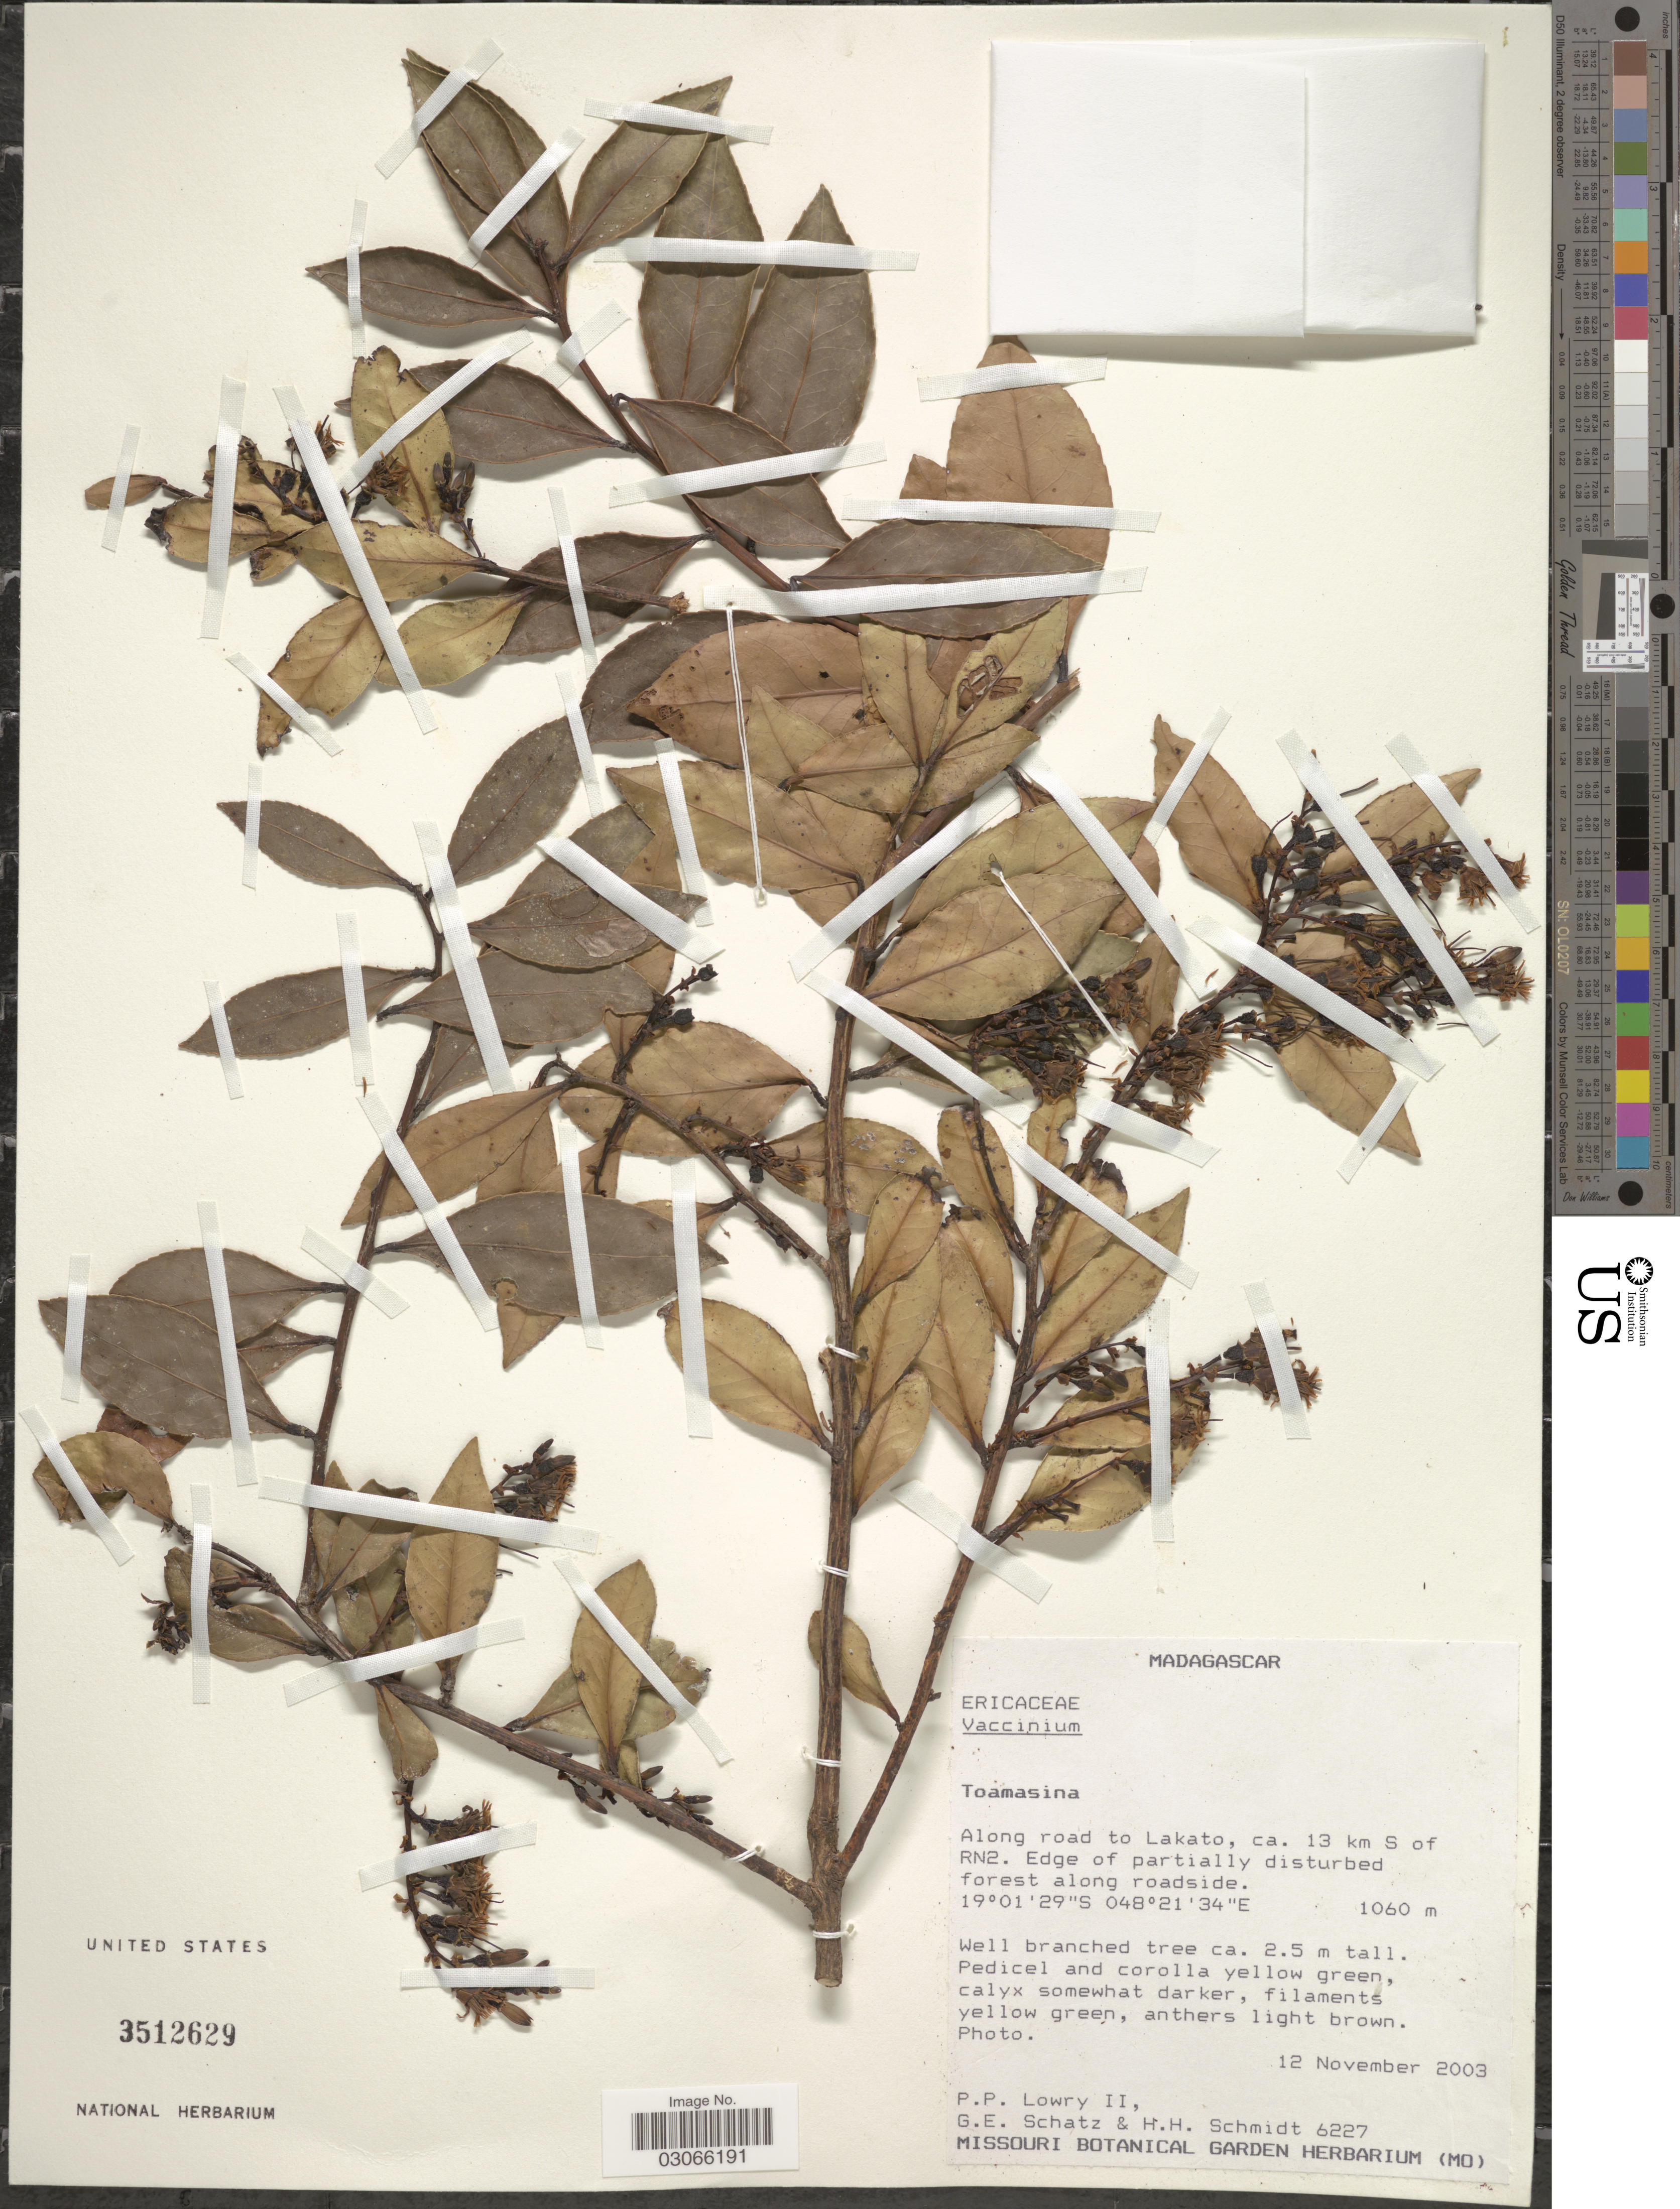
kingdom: Plantae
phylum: Tracheophyta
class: Magnoliopsida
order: Ericales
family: Ericaceae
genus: Vaccinium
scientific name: Vaccinium sp.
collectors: P. P. Lowry, G. Schatz & H. H. Schmidt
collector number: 6227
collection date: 2003-11-12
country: Madagascar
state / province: Alaotra Mangoro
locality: Along road to Lakato, ca. 13 km S of RN2.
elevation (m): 1060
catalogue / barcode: US 3512629